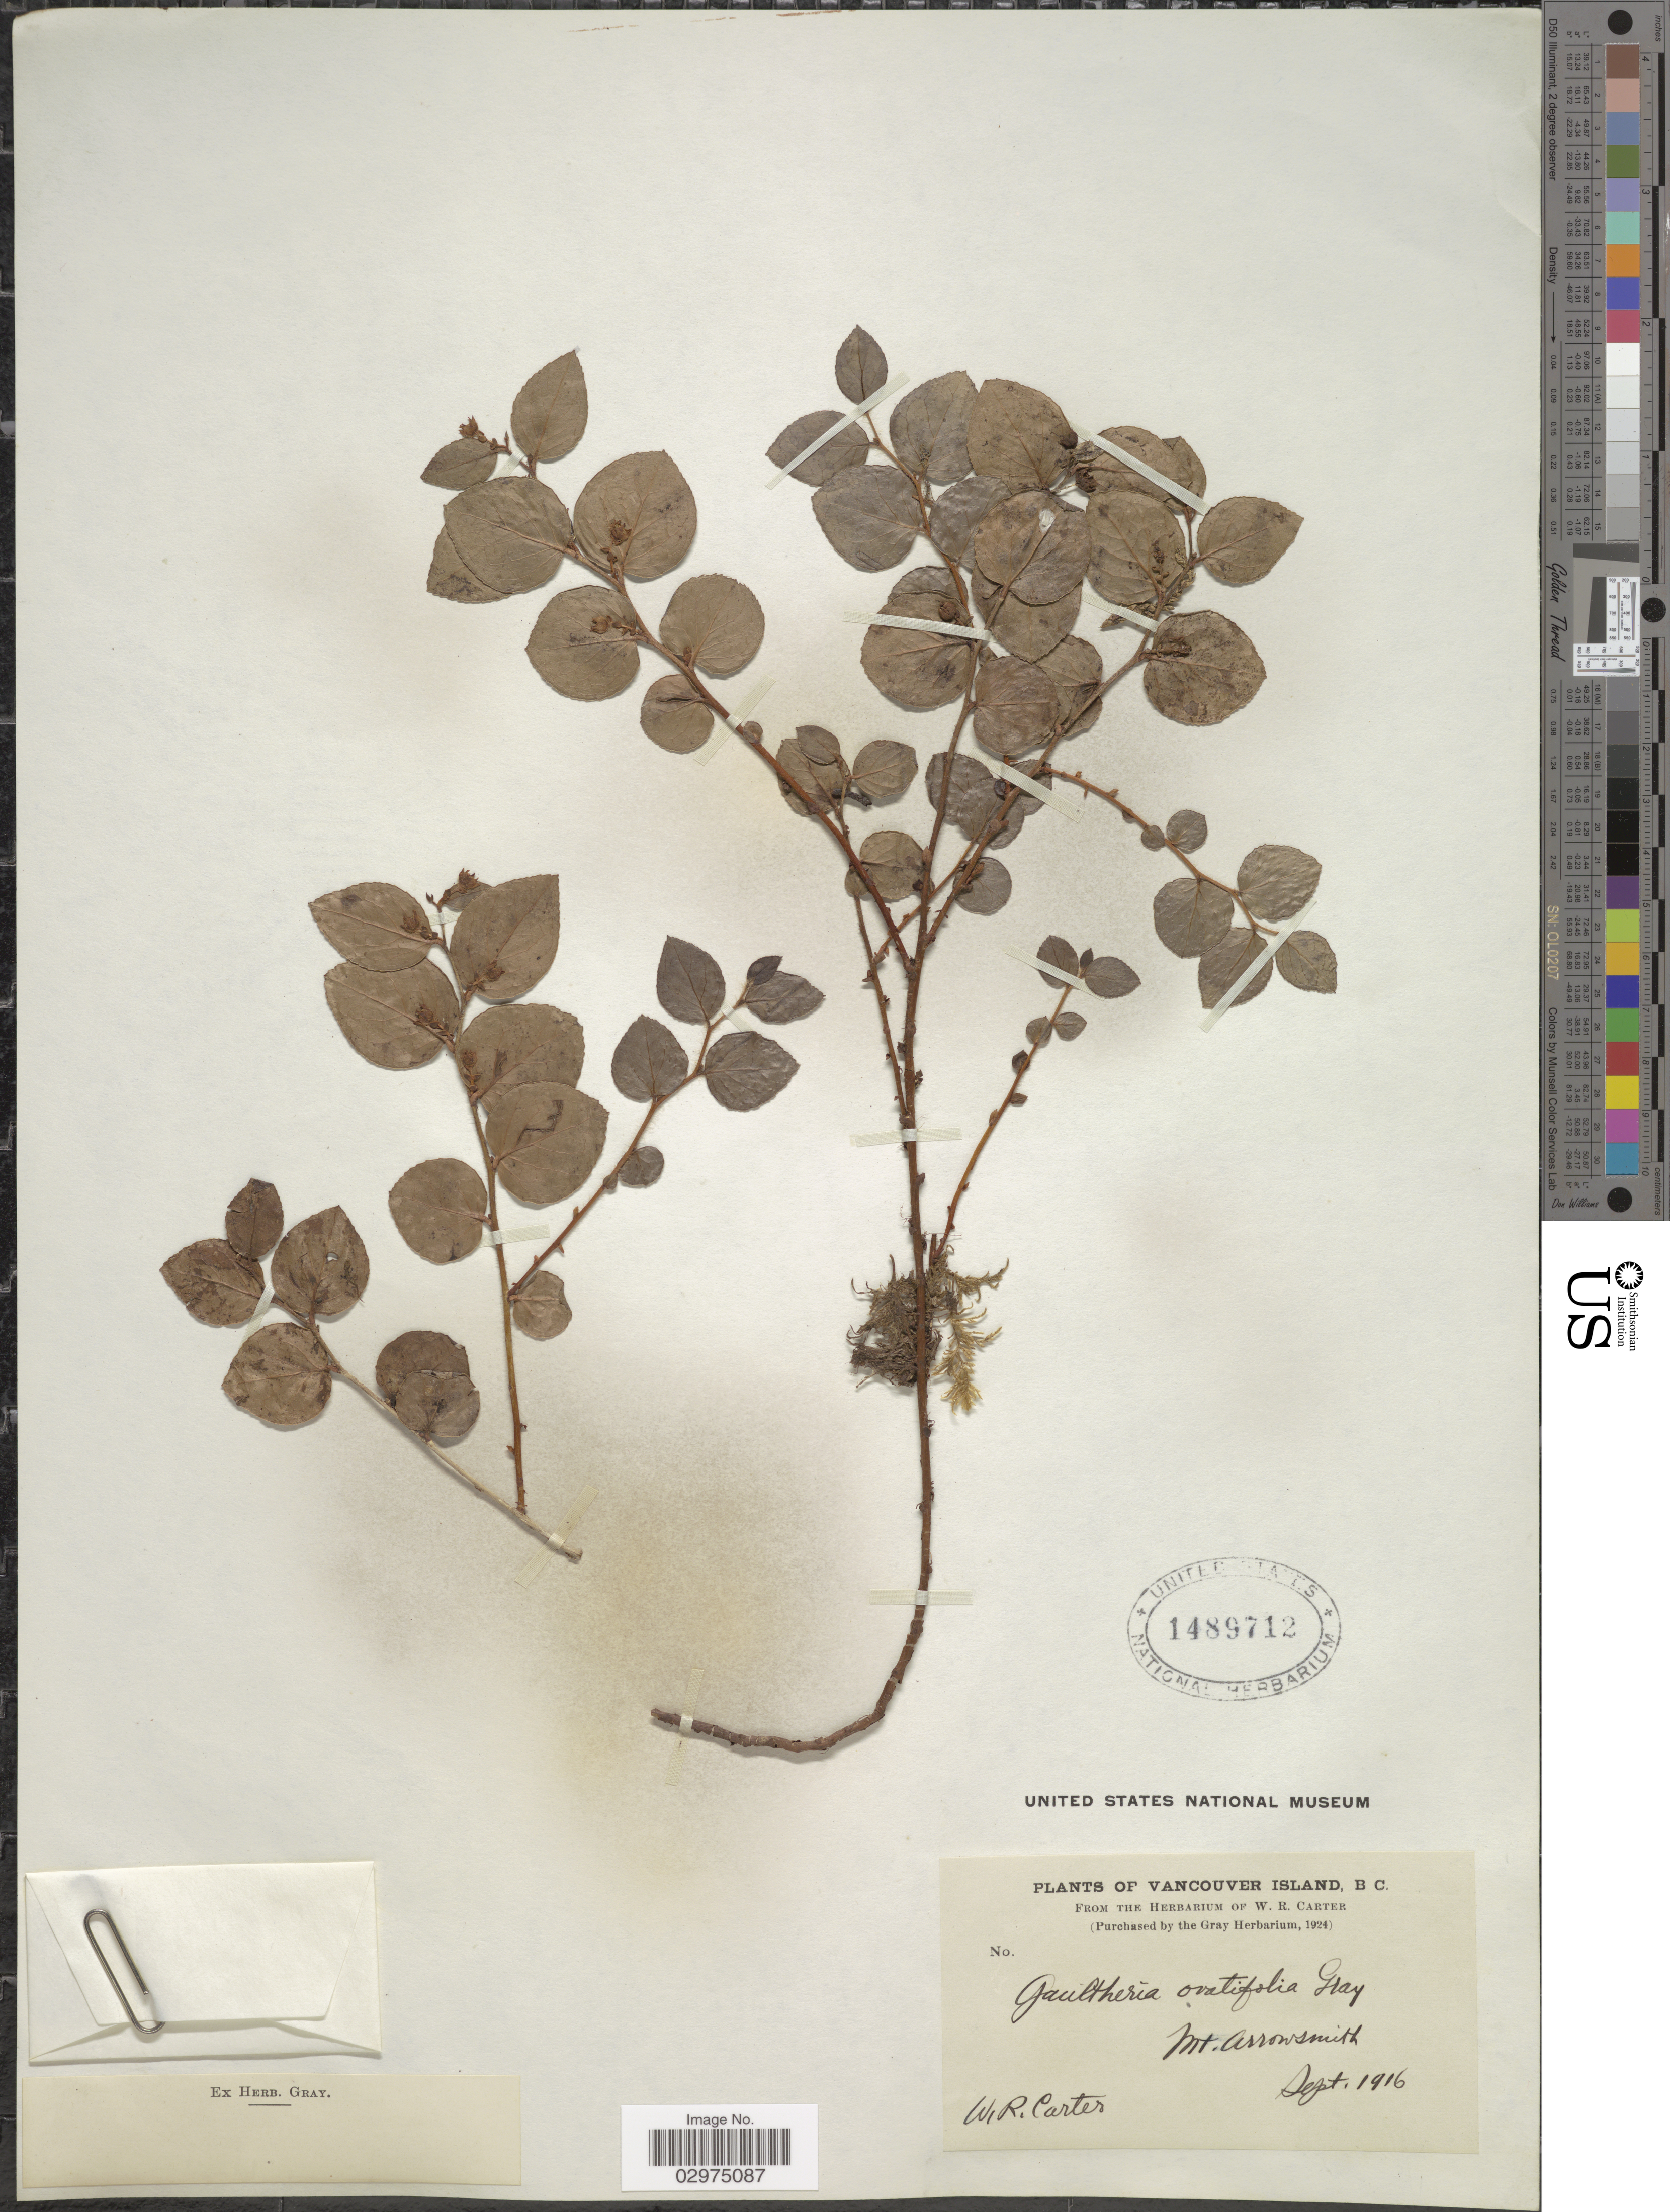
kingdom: Plantae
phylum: Tracheophyta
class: Magnoliopsida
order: Ericales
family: Ericaceae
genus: Gaultheria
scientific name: Gaultheria ovatifolia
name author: A. Gray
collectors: W. R. Carter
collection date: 1916-09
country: Canada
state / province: British Columbia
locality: Vancouver Island. Mt. Arrowsmith.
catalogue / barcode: US 1489712